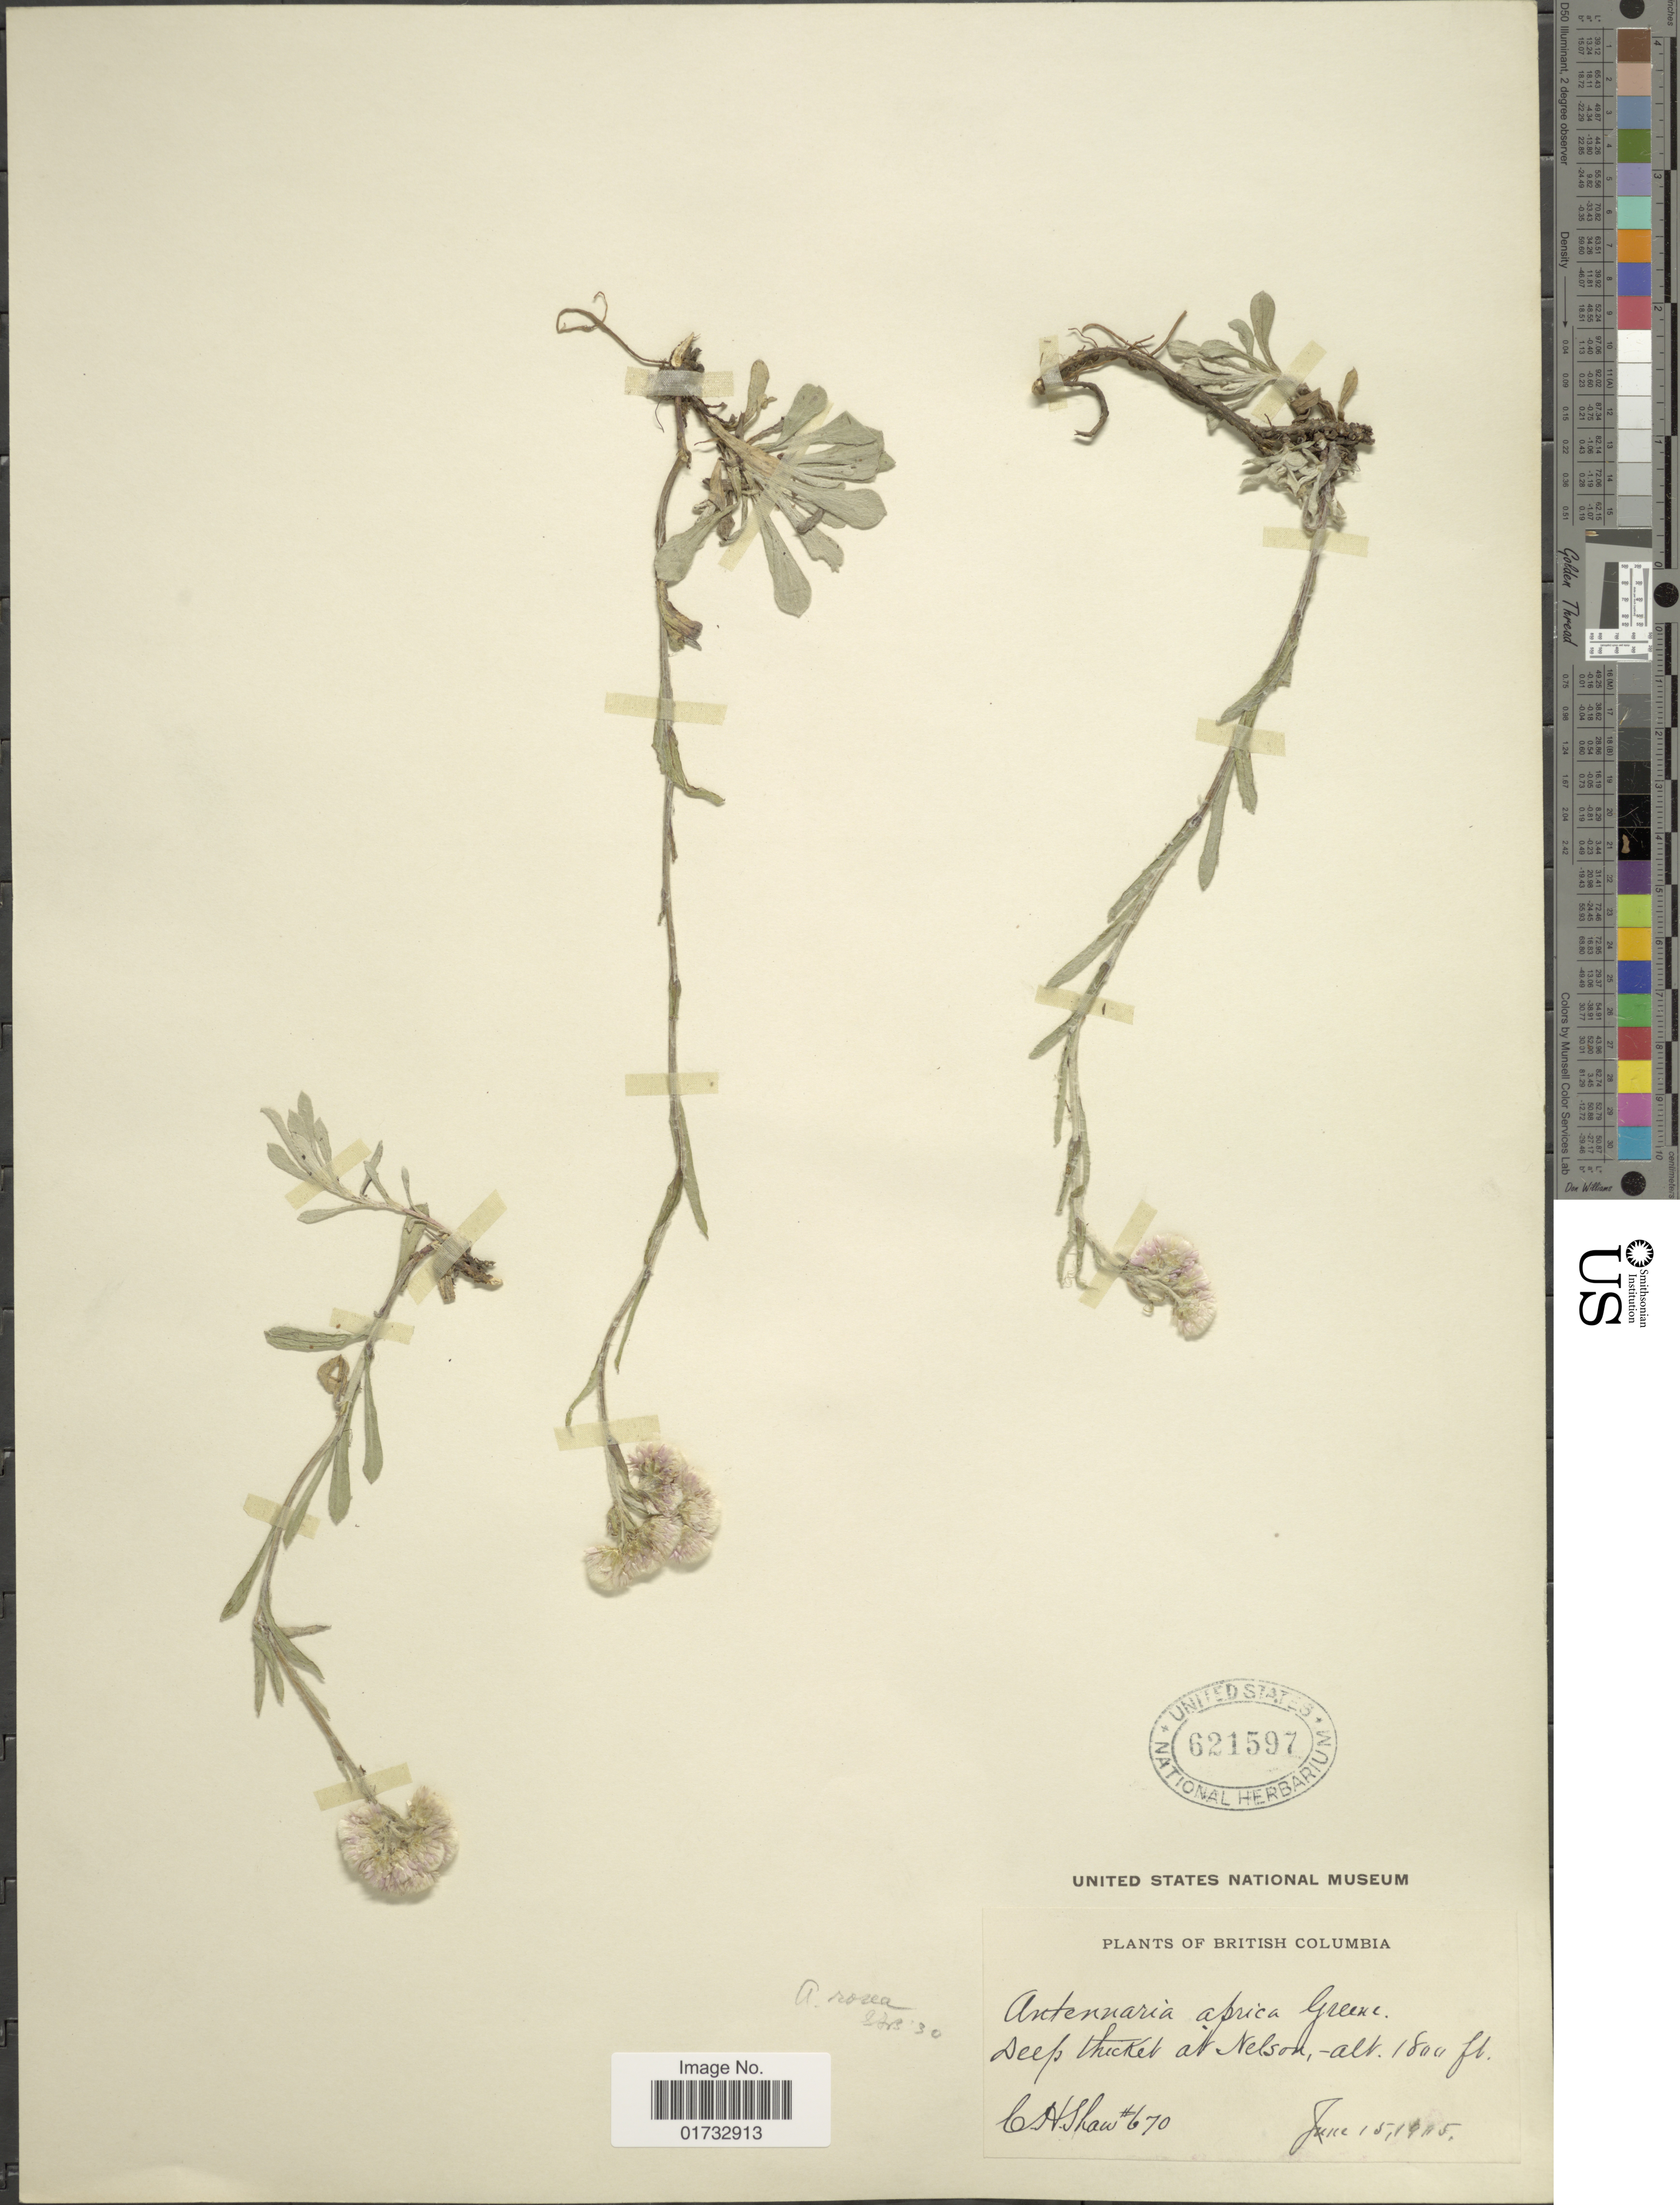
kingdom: Plantae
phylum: Tracheophyta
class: Magnoliopsida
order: Asterales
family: Asteraceae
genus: Antennaria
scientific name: Antennaria rosea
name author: Greene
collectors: C. H. Shaw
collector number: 670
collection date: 1915-06-15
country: Canada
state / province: British Columbia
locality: Deep thicket at Nelson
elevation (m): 549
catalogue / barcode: US 621597